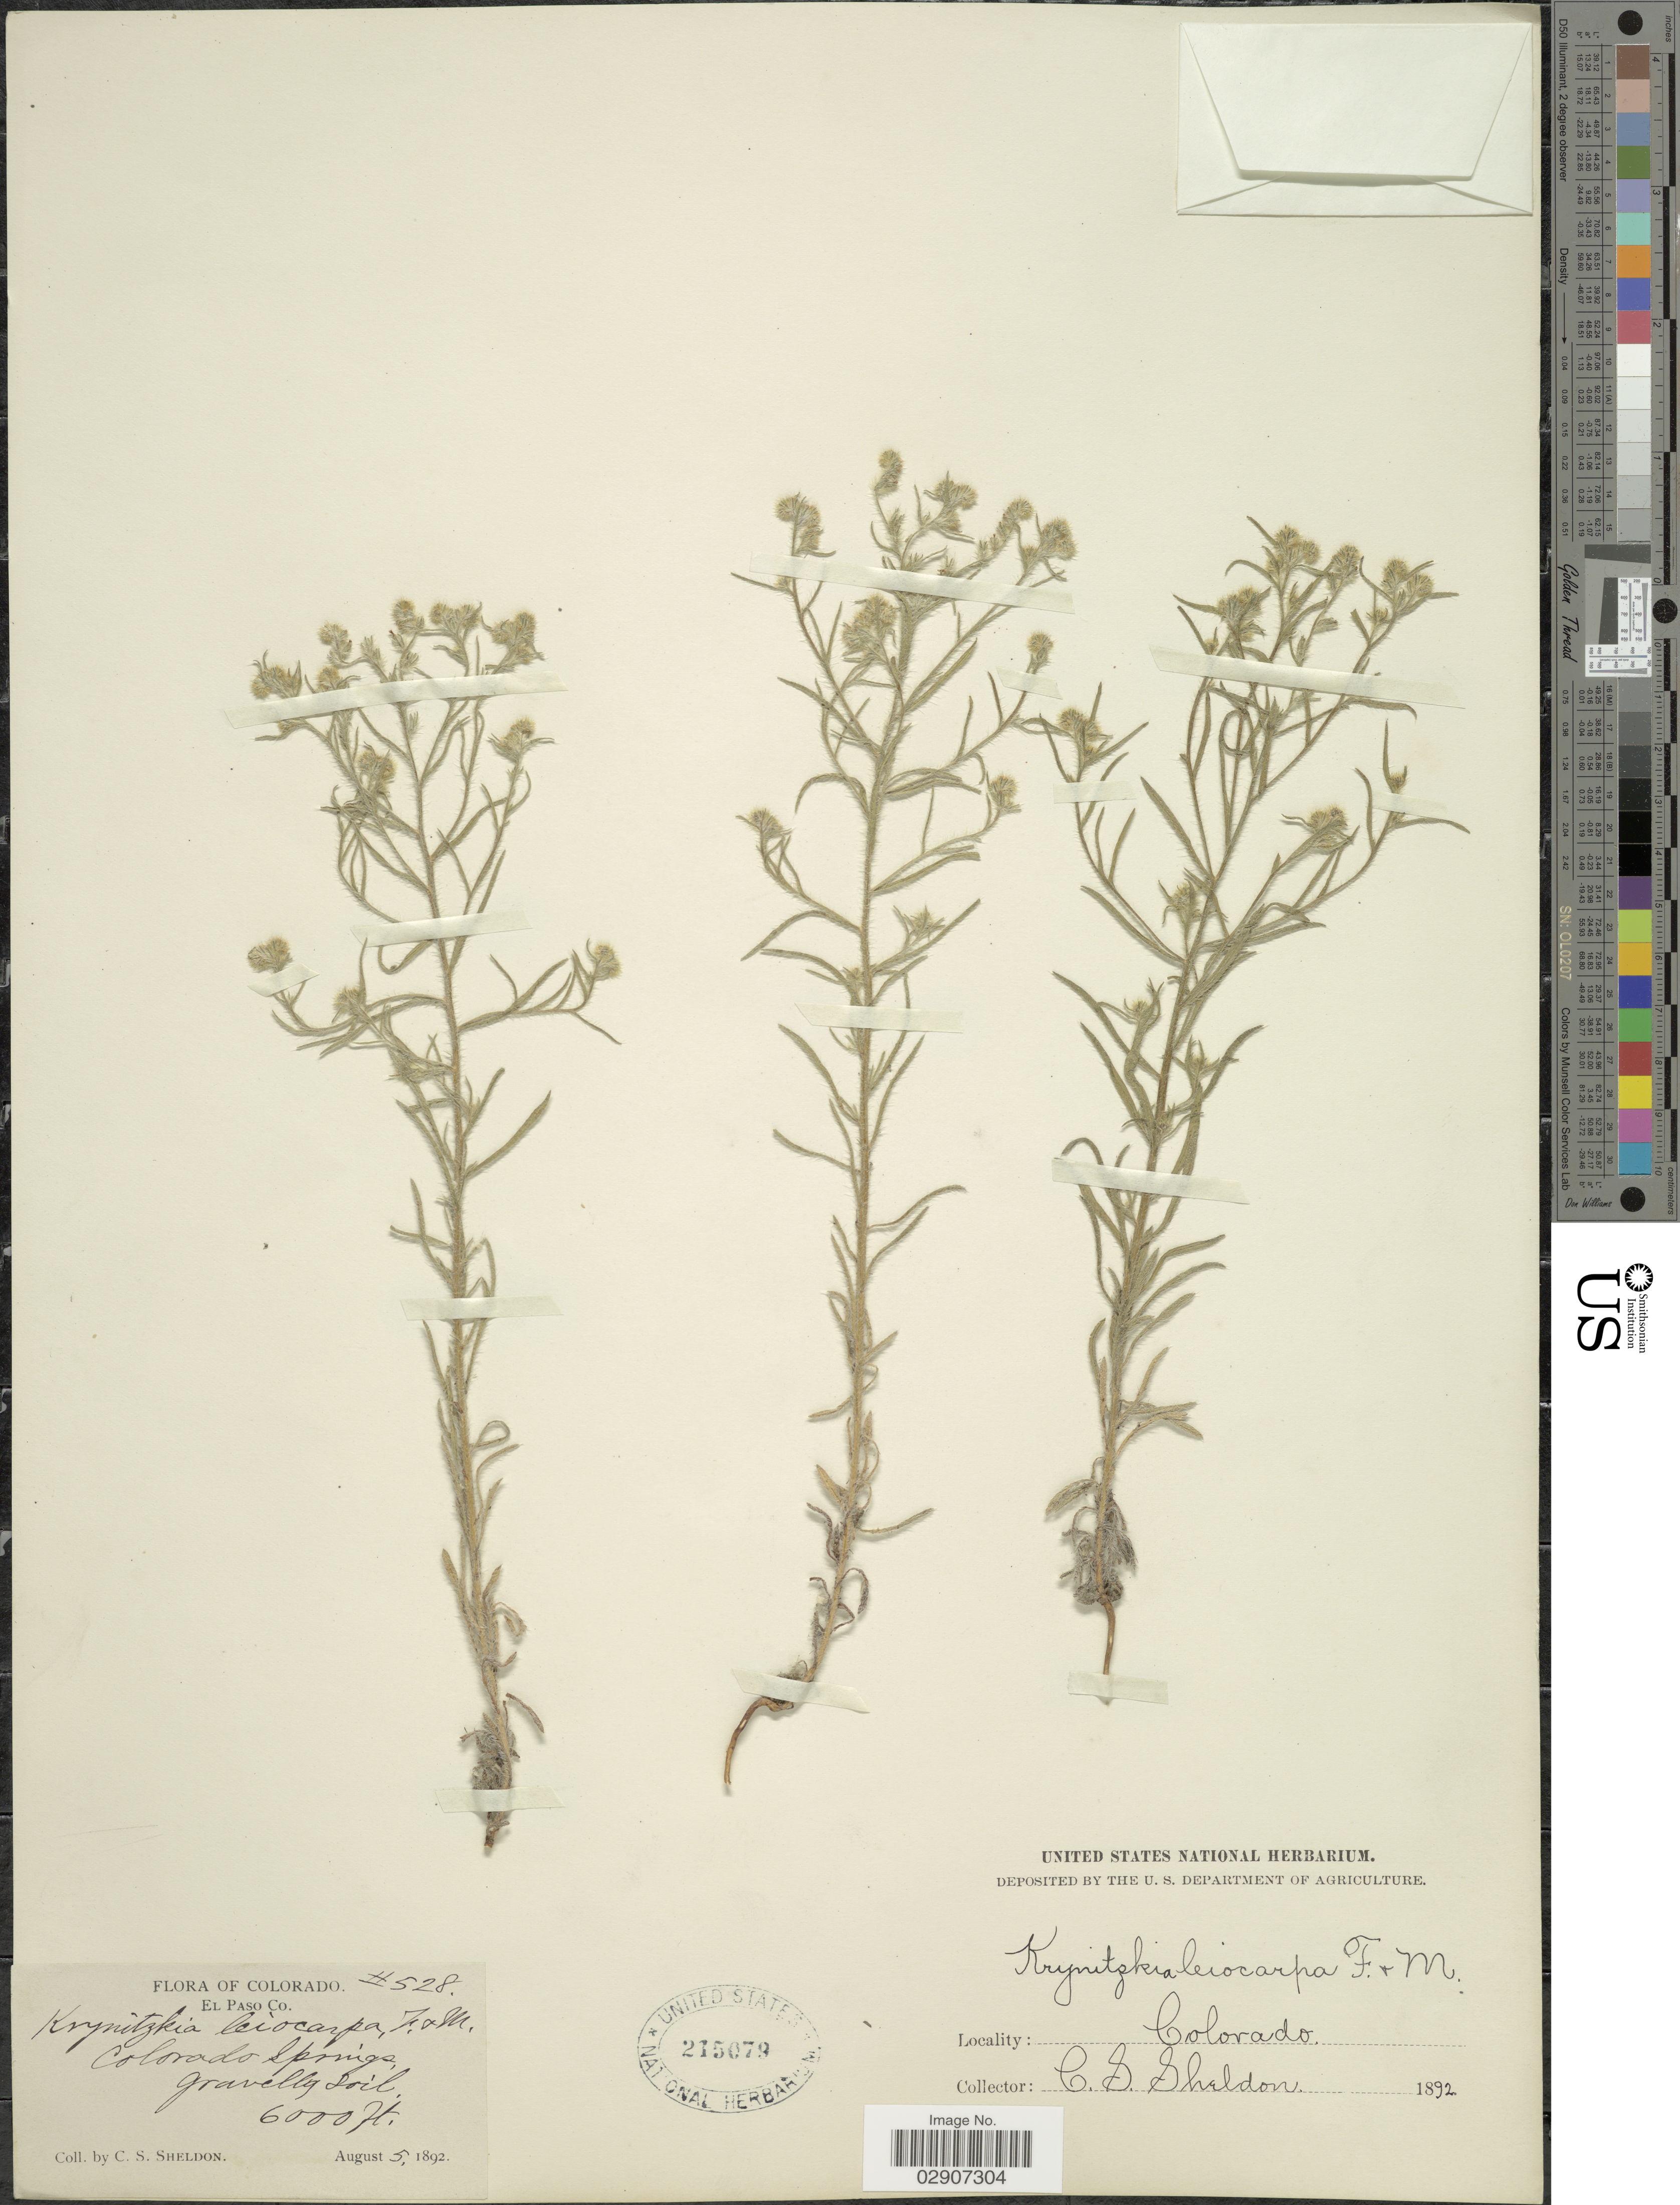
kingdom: Plantae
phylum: Tracheophyta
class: Magnoliopsida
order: Boraginales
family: Boraginaceae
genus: Cryptantha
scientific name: Cryptantha fendleri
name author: (A. Gray) Greene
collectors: C. S. Sheldon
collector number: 528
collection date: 1892-08-05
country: United States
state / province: Colorado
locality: El Paso Co., Colorado Springs.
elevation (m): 1829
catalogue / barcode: US 215079